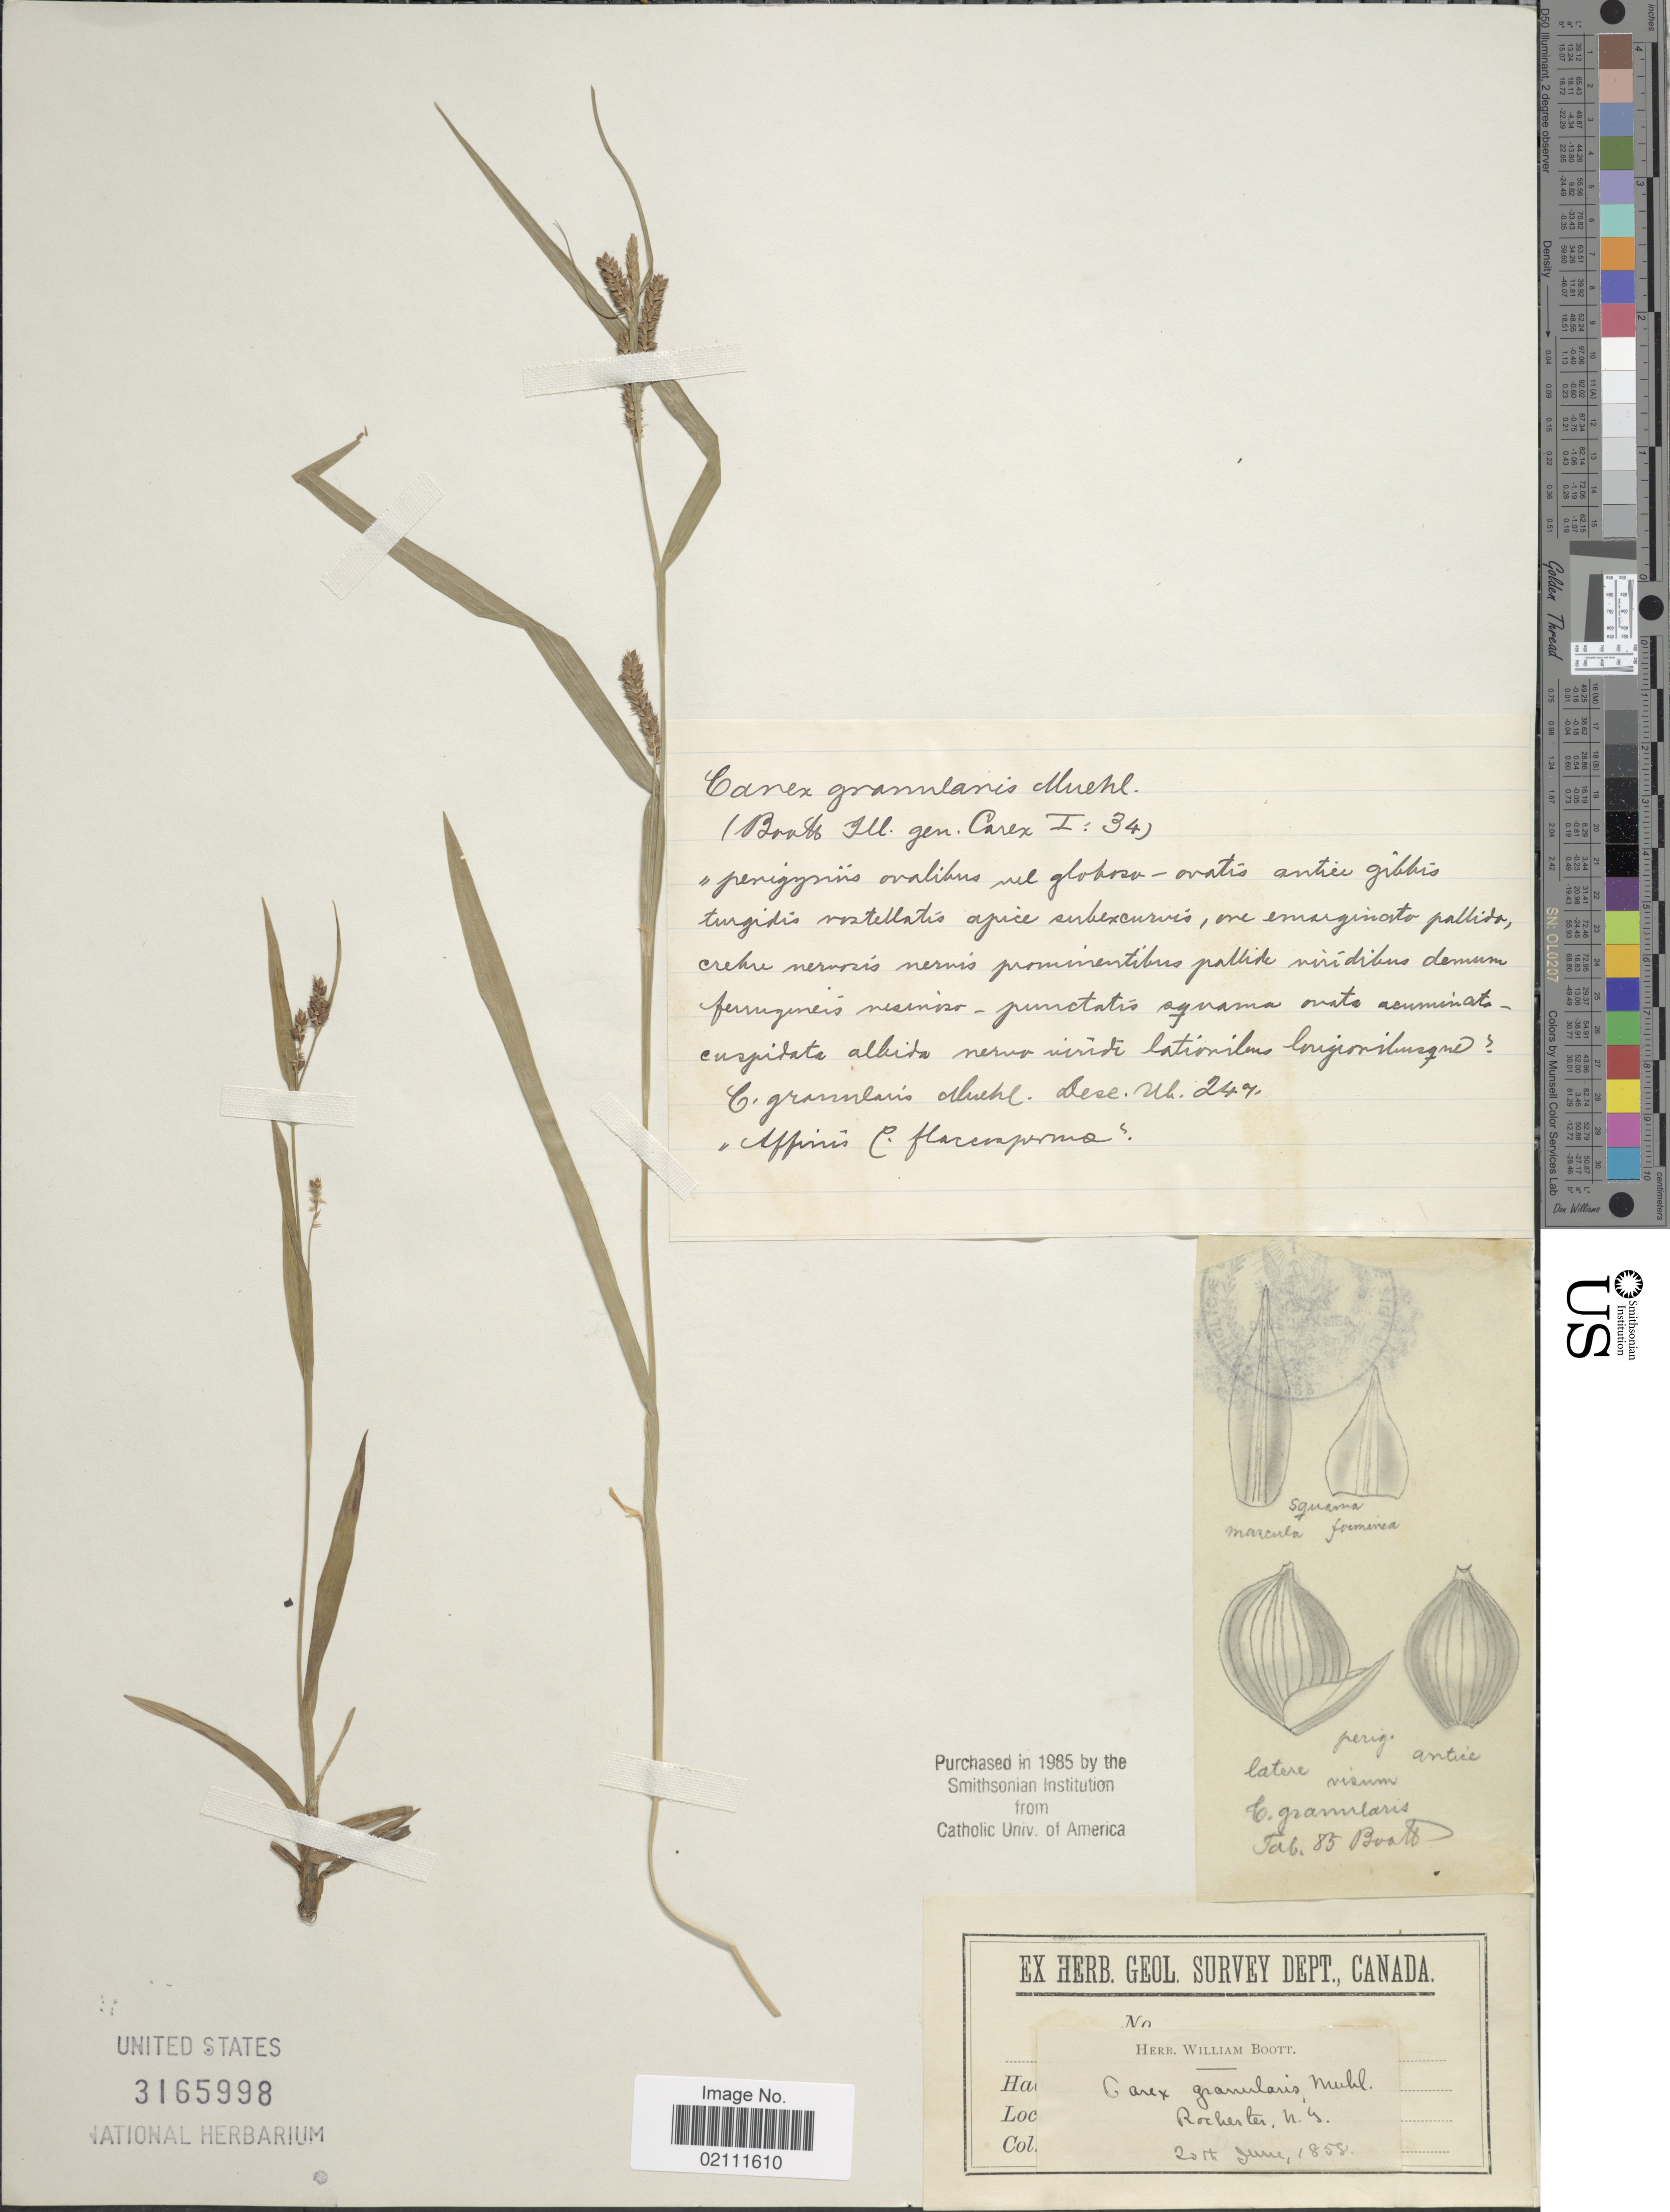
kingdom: Plantae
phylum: Tracheophyta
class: Liliopsida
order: Poales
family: Cyperaceae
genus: Carex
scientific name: Carex granularis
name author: Muhl. ex Willd.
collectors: ex herb. William Boott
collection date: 1858-06-20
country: United States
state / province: New York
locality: Rochester.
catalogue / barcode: US 3165998